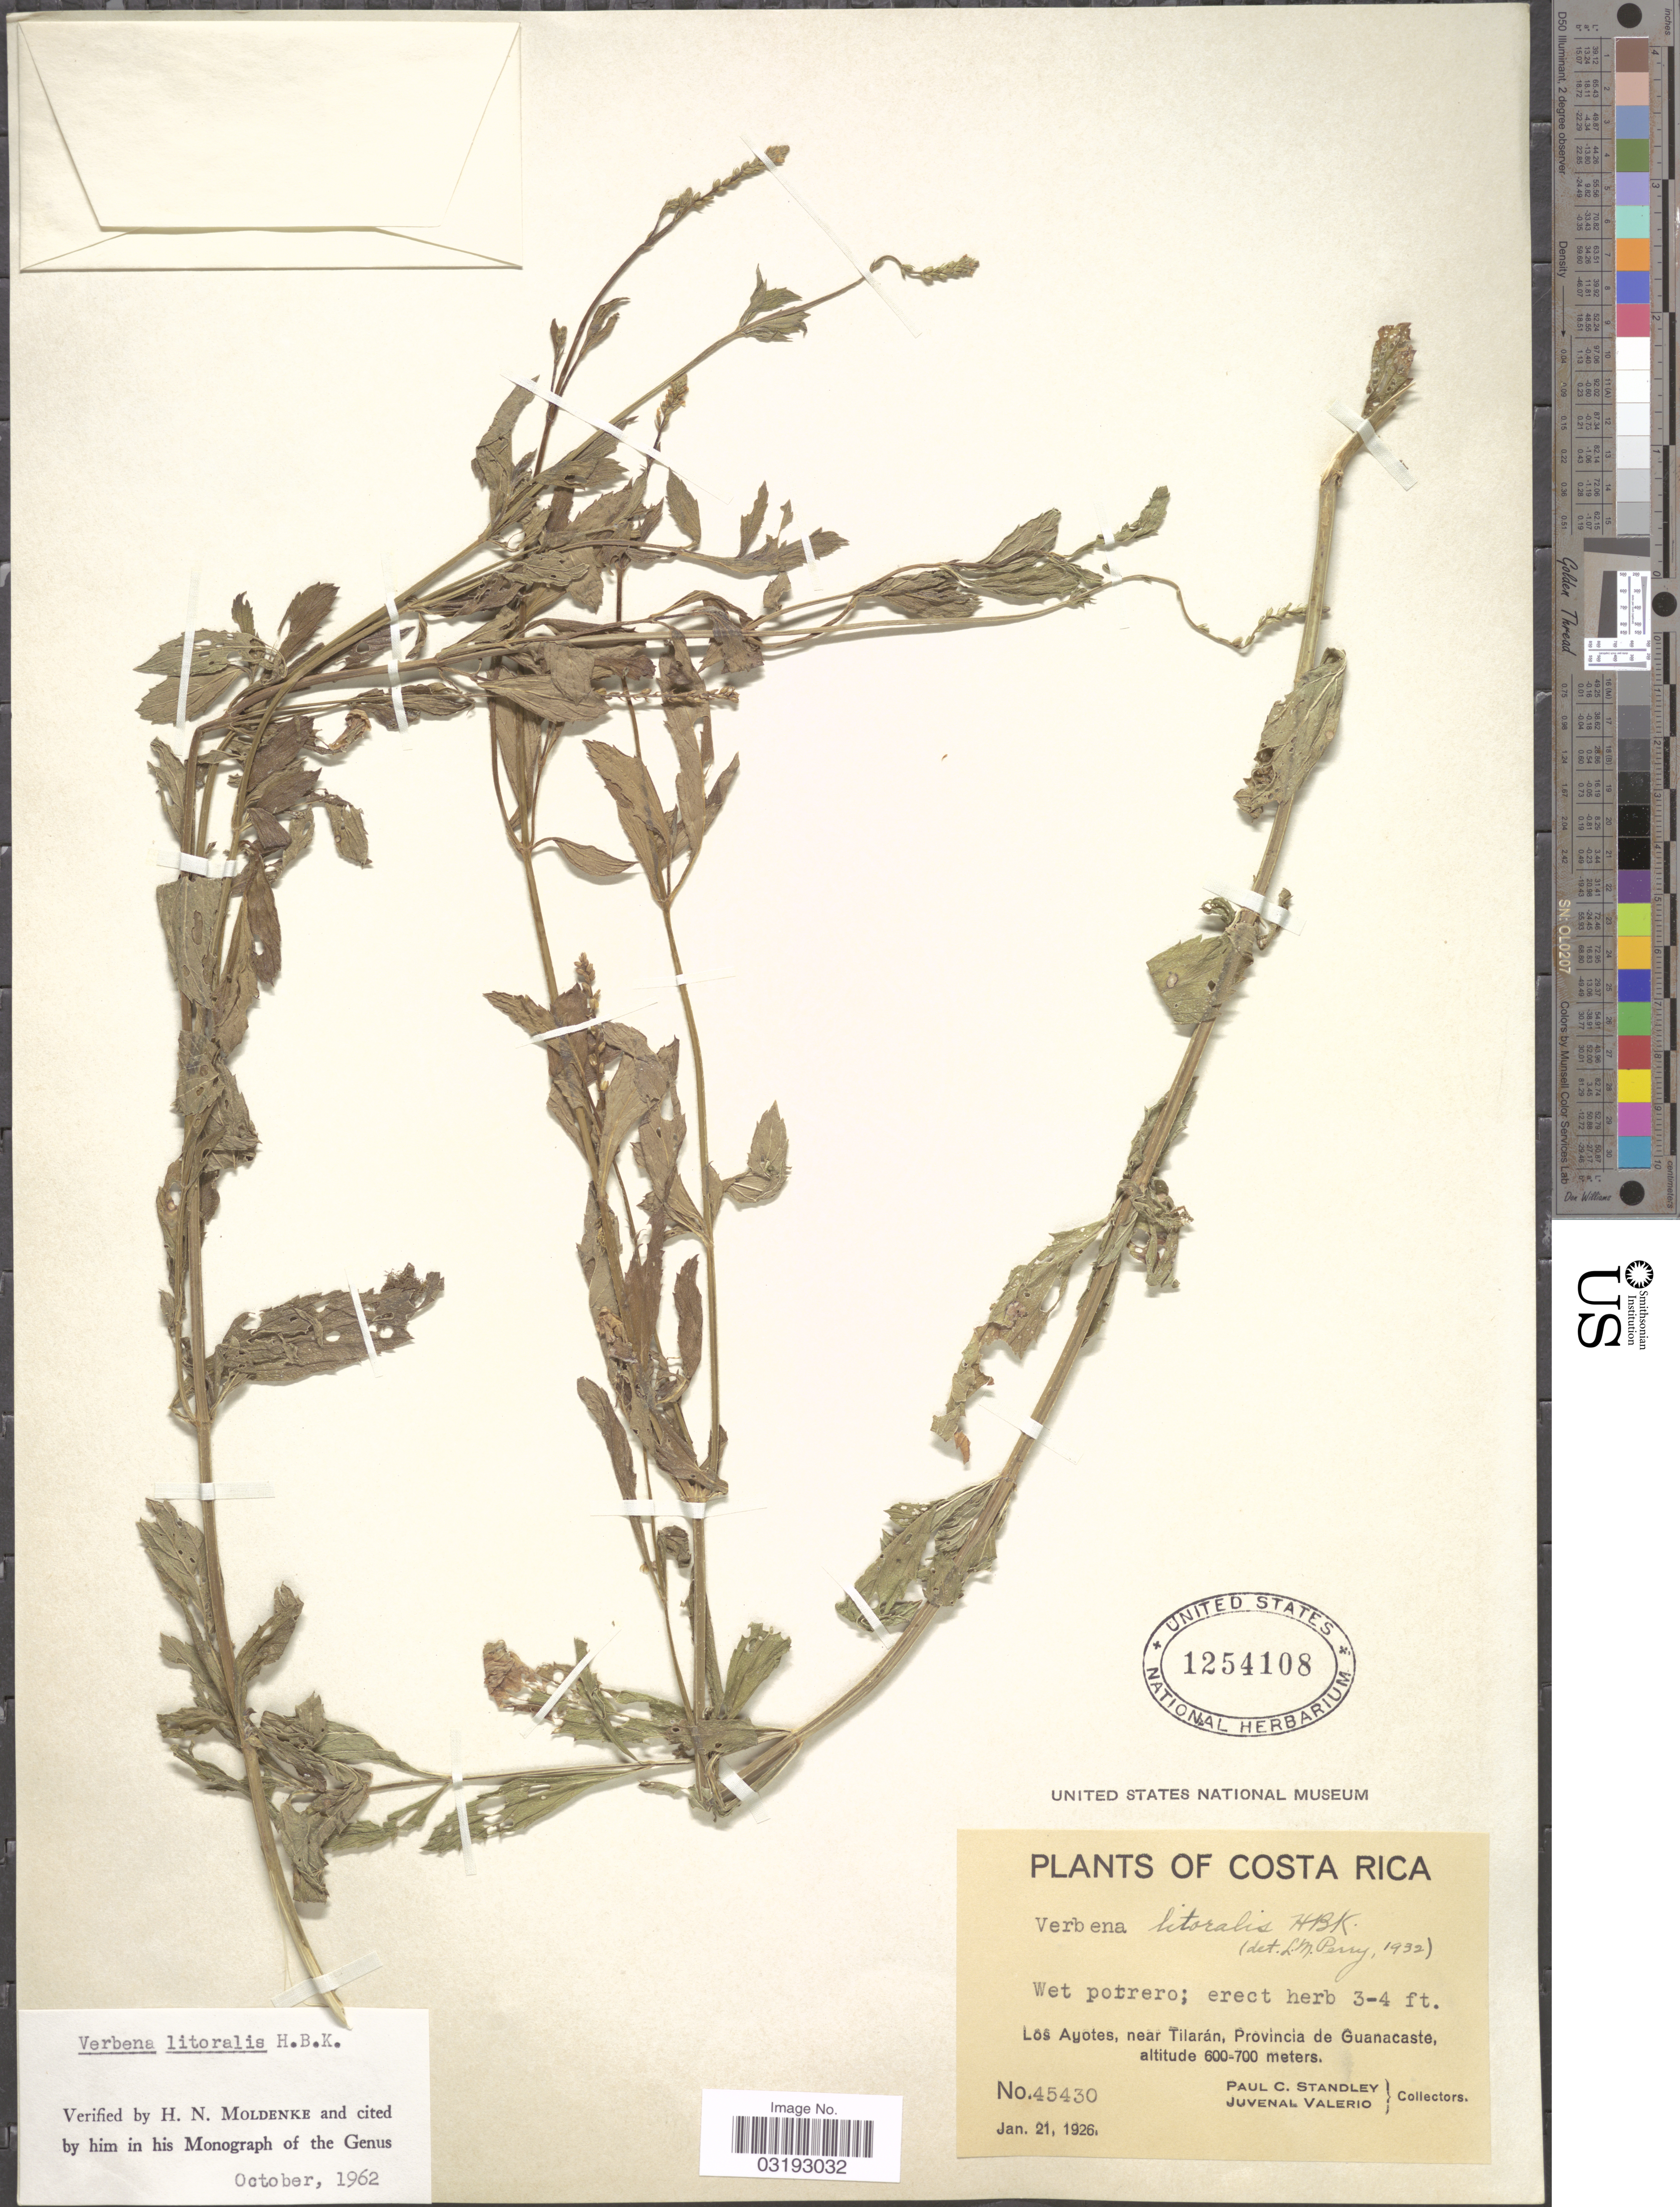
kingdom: Plantae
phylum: Tracheophyta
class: Magnoliopsida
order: Lamiales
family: Verbenaceae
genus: Verbena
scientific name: Verbena litoralis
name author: Kunth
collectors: P. C. Standley & J. Valerio R.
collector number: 45430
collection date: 1926-01-21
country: Costa Rica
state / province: Guanacaste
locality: Los Ayotes, near Tilarán.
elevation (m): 600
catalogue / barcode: US 1254108